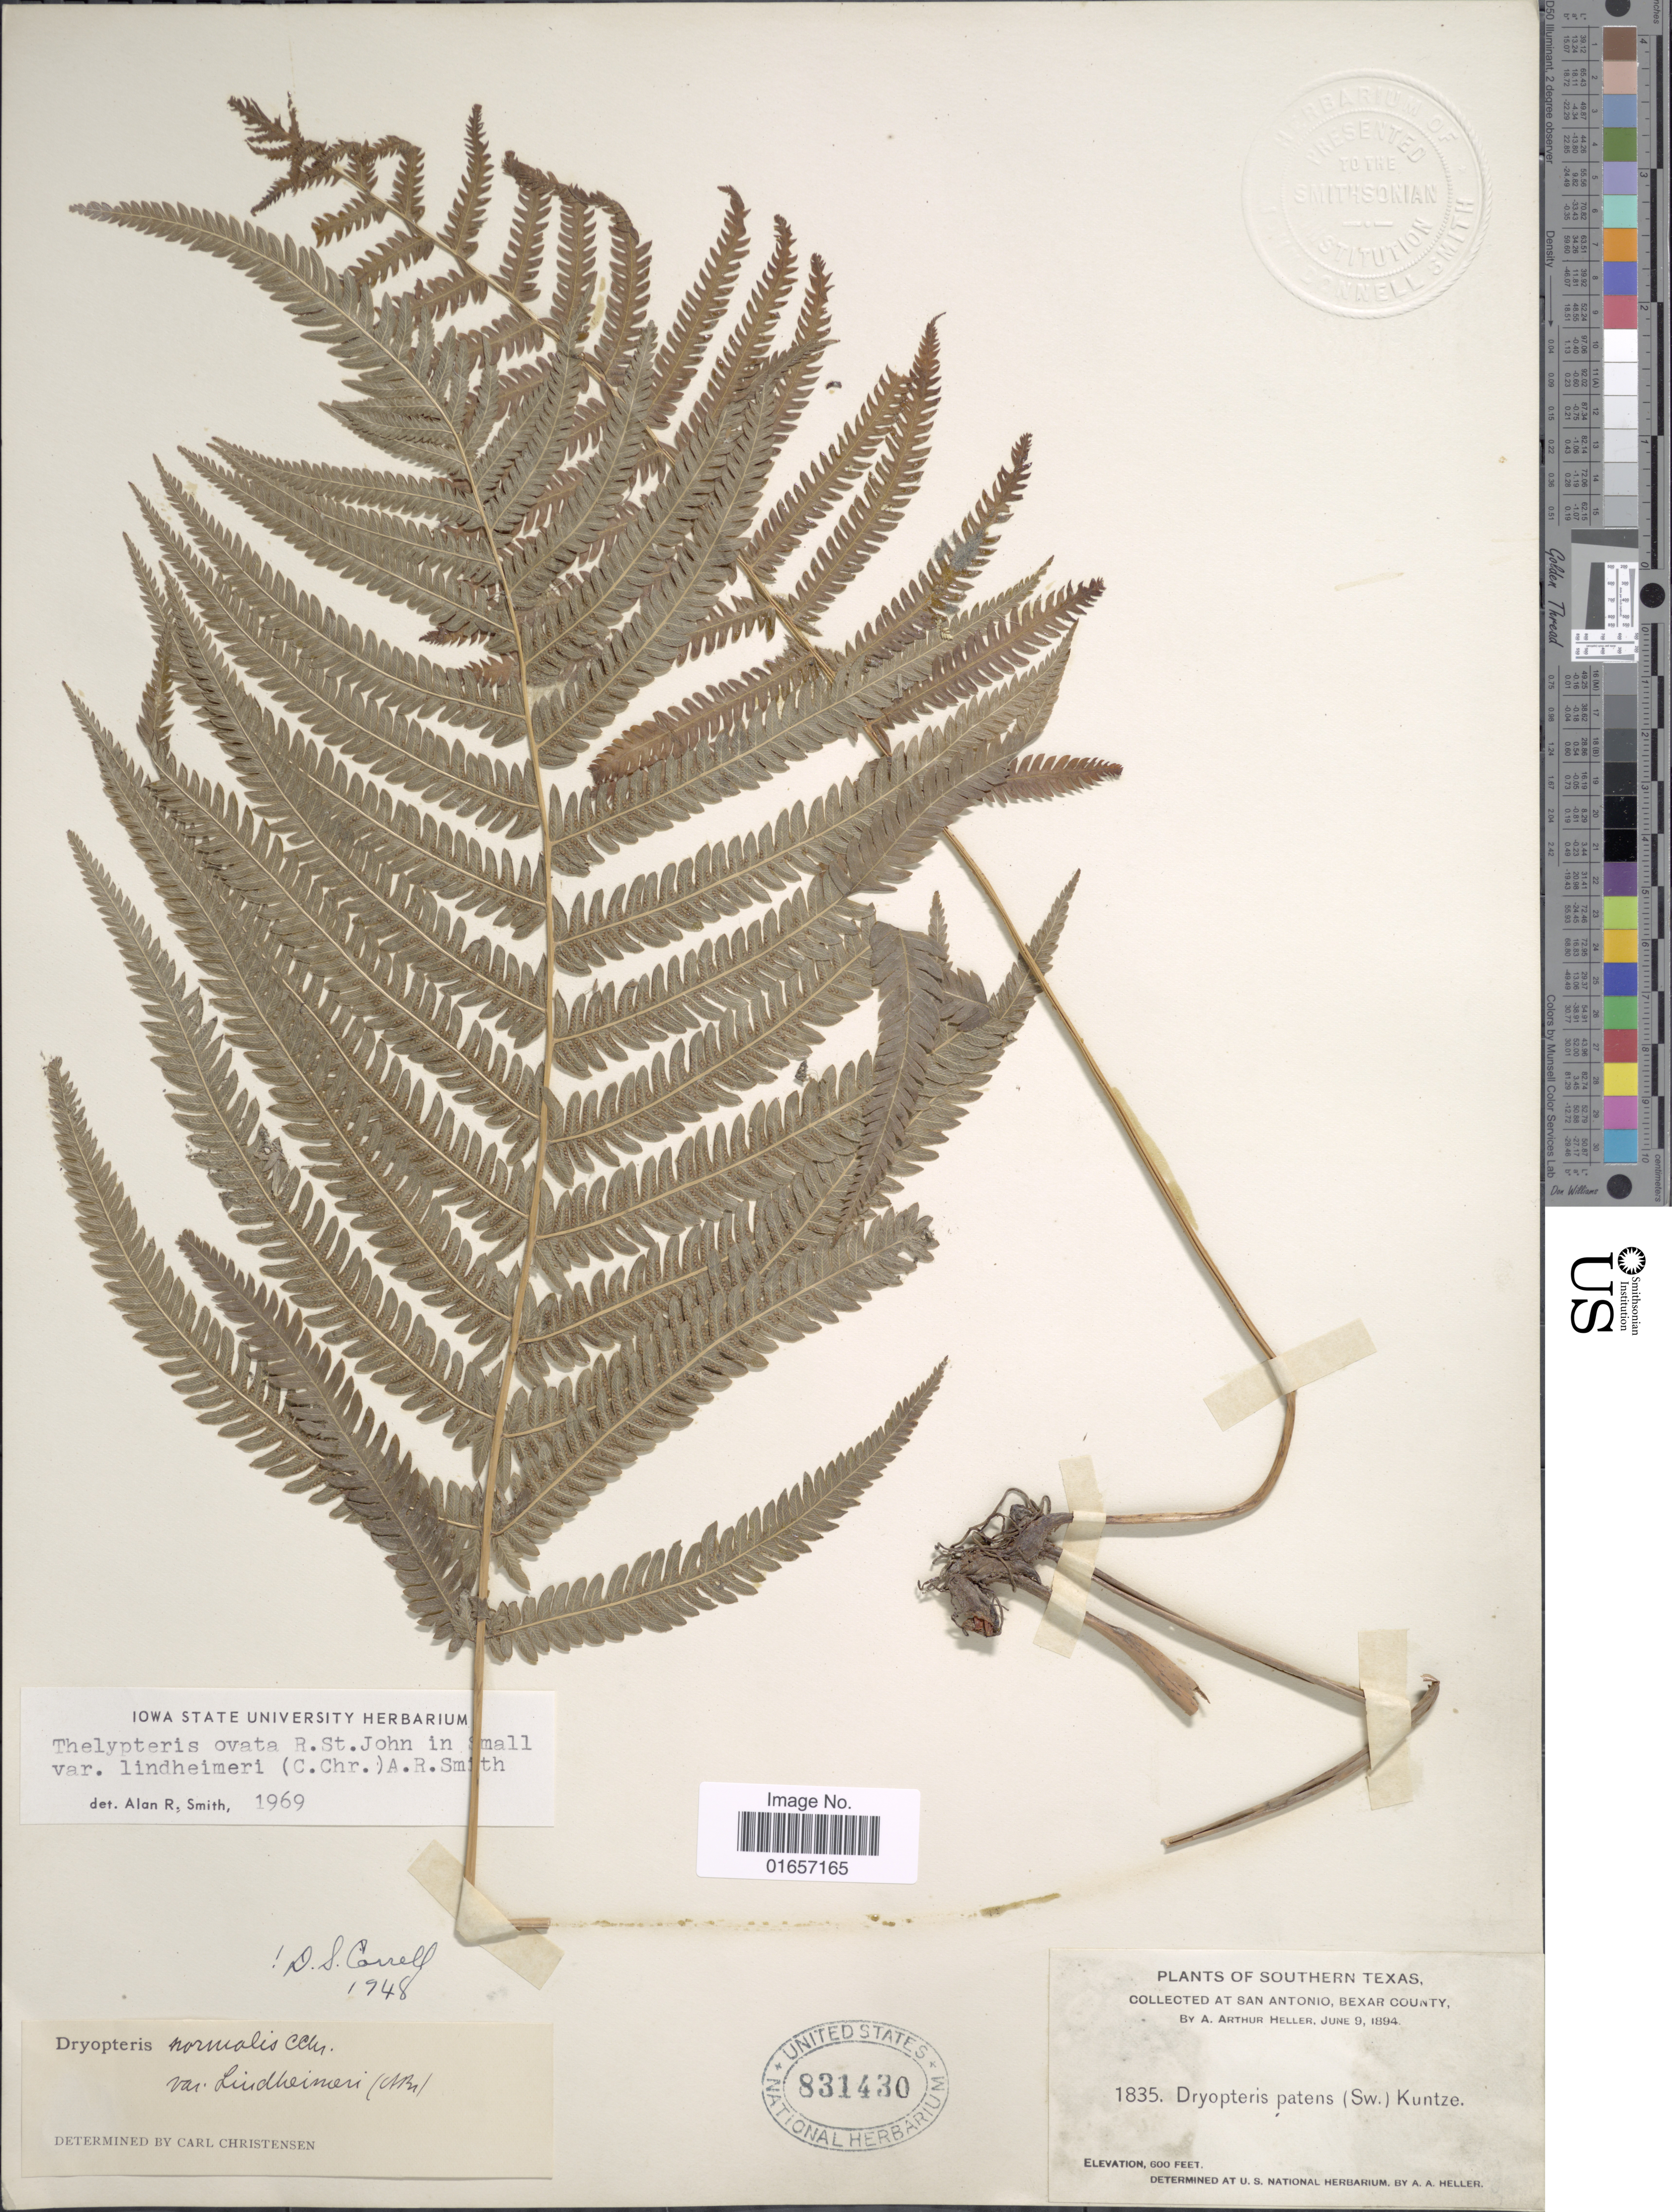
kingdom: Plantae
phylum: Tracheophyta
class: Polypodiopsida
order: Polypodiales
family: Thelypteridaceae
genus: Christella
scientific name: Christella ovata var. lindheimari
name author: (C. Chr.) A.R. Sm.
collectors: A. A. Heller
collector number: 1835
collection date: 1894-06-09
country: United States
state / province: Texas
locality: Southern Texas, San Antonio, Bexar County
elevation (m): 183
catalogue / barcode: US 831430